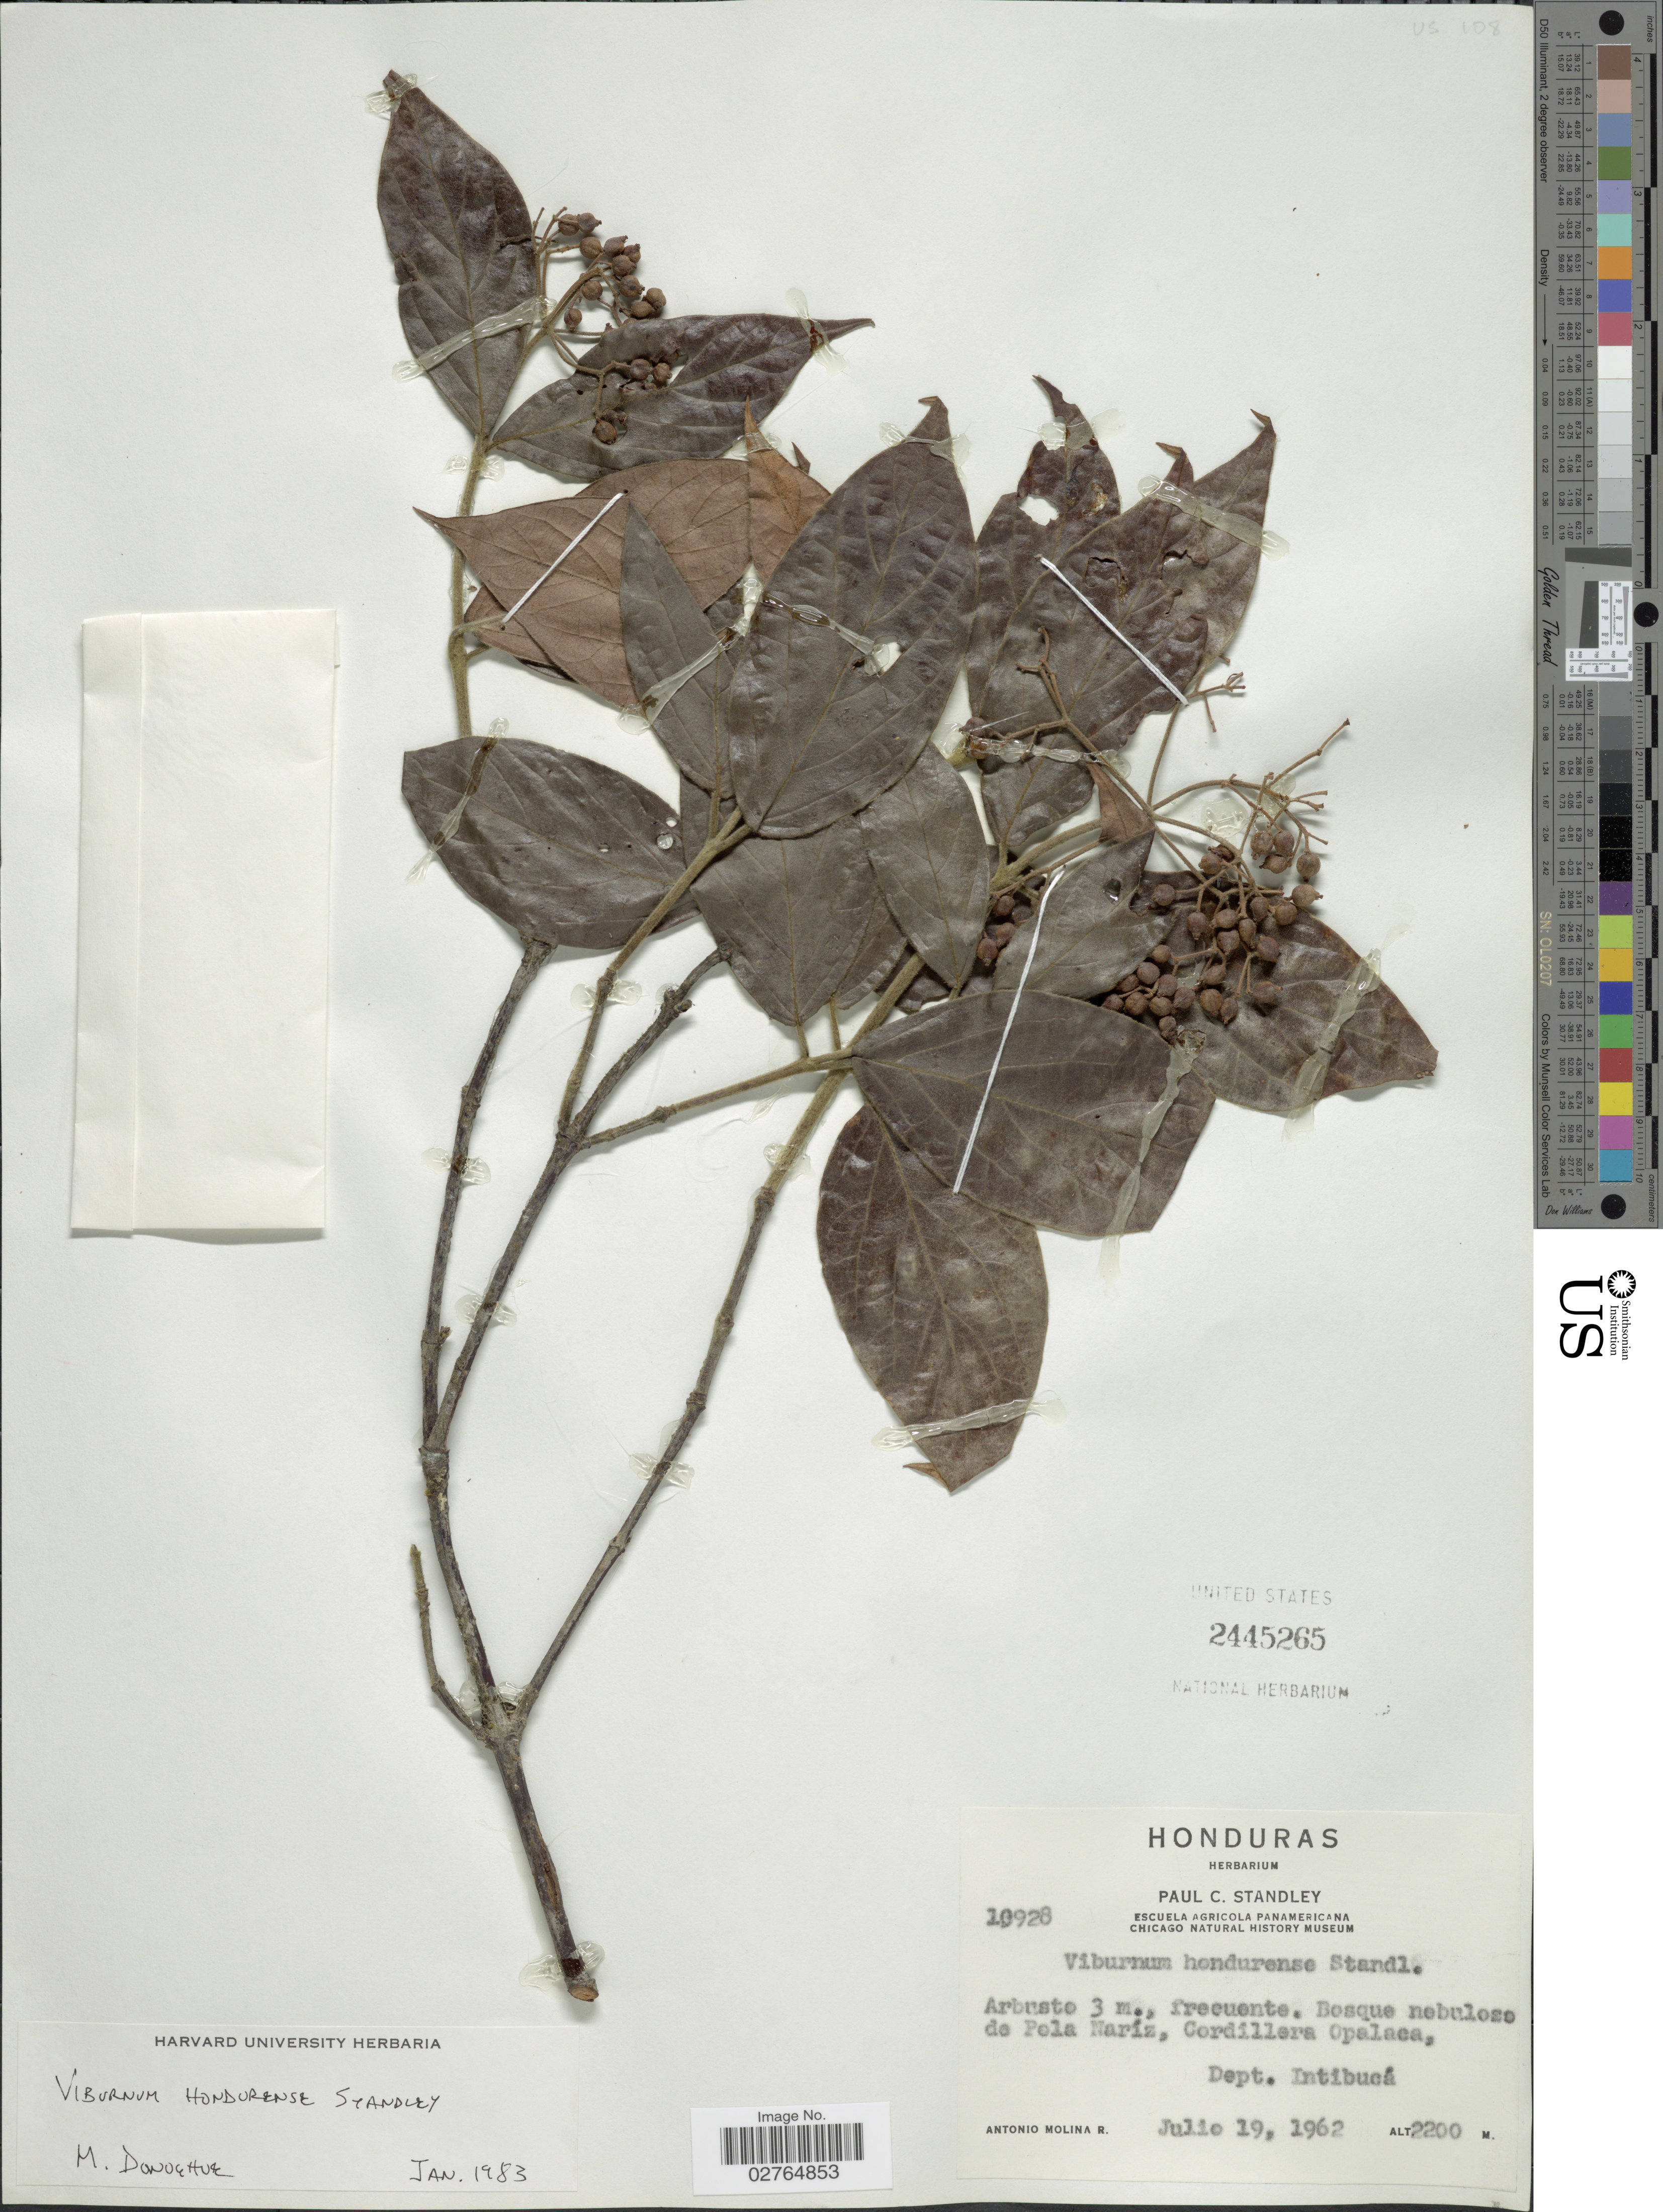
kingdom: Plantae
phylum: Tracheophyta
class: Magnoliopsida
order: Dipsacales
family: Viburnaceae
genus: Viburnum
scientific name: Viburnum hondurense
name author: Standl.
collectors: A. Molina R.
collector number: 10928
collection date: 1962-07-19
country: Honduras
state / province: Intibuca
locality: Bosque nebuloso de Pela Naríz, Cordillera Opalaca. Dept. Intibucá.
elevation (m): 2200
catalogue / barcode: US 2445265